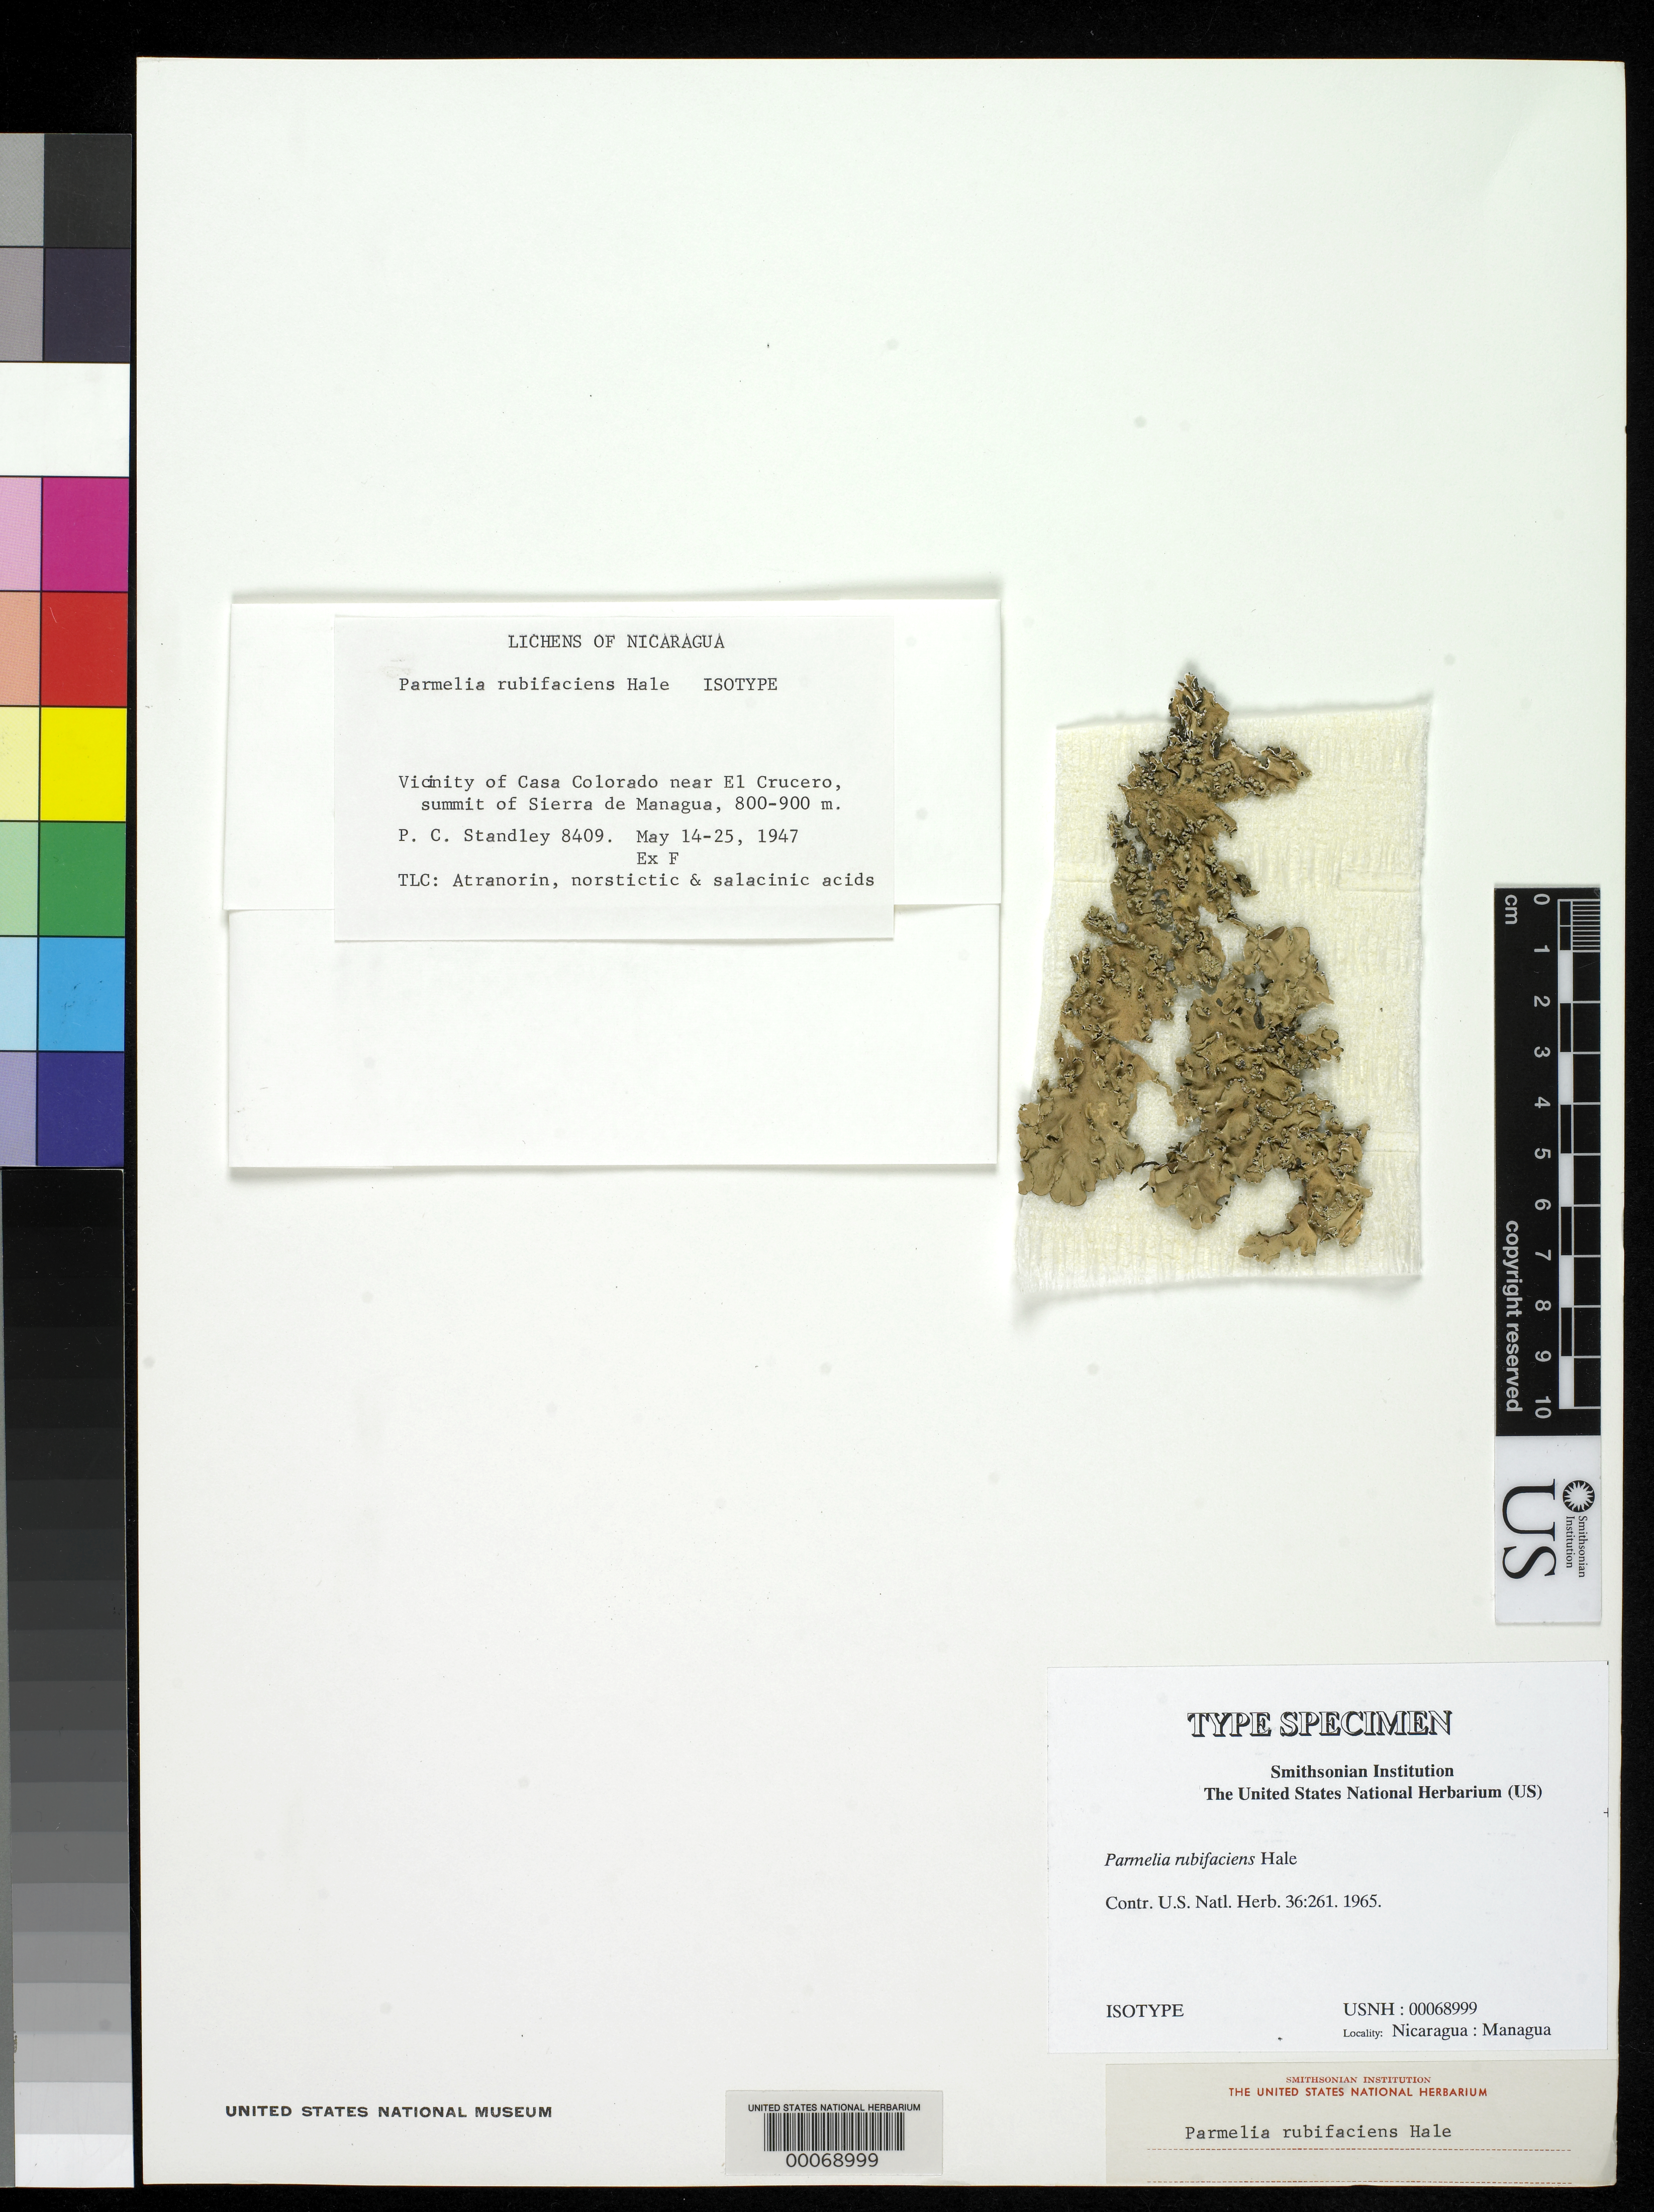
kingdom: Fungi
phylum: Ascomycota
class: Lecanoromycetes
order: Lecanorales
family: Parmeliaceae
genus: Parmelia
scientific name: Parmelia rubifaciens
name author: Hale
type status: Isotype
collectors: P. C. Standley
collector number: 8409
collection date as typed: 14 May 1947 to 25 May 1947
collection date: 1947-05-14/1947-05-25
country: Nicaragua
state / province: Managua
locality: Vicinity of Casda Colorado, near El Crucero, summit of Sierra de Managua.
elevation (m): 800